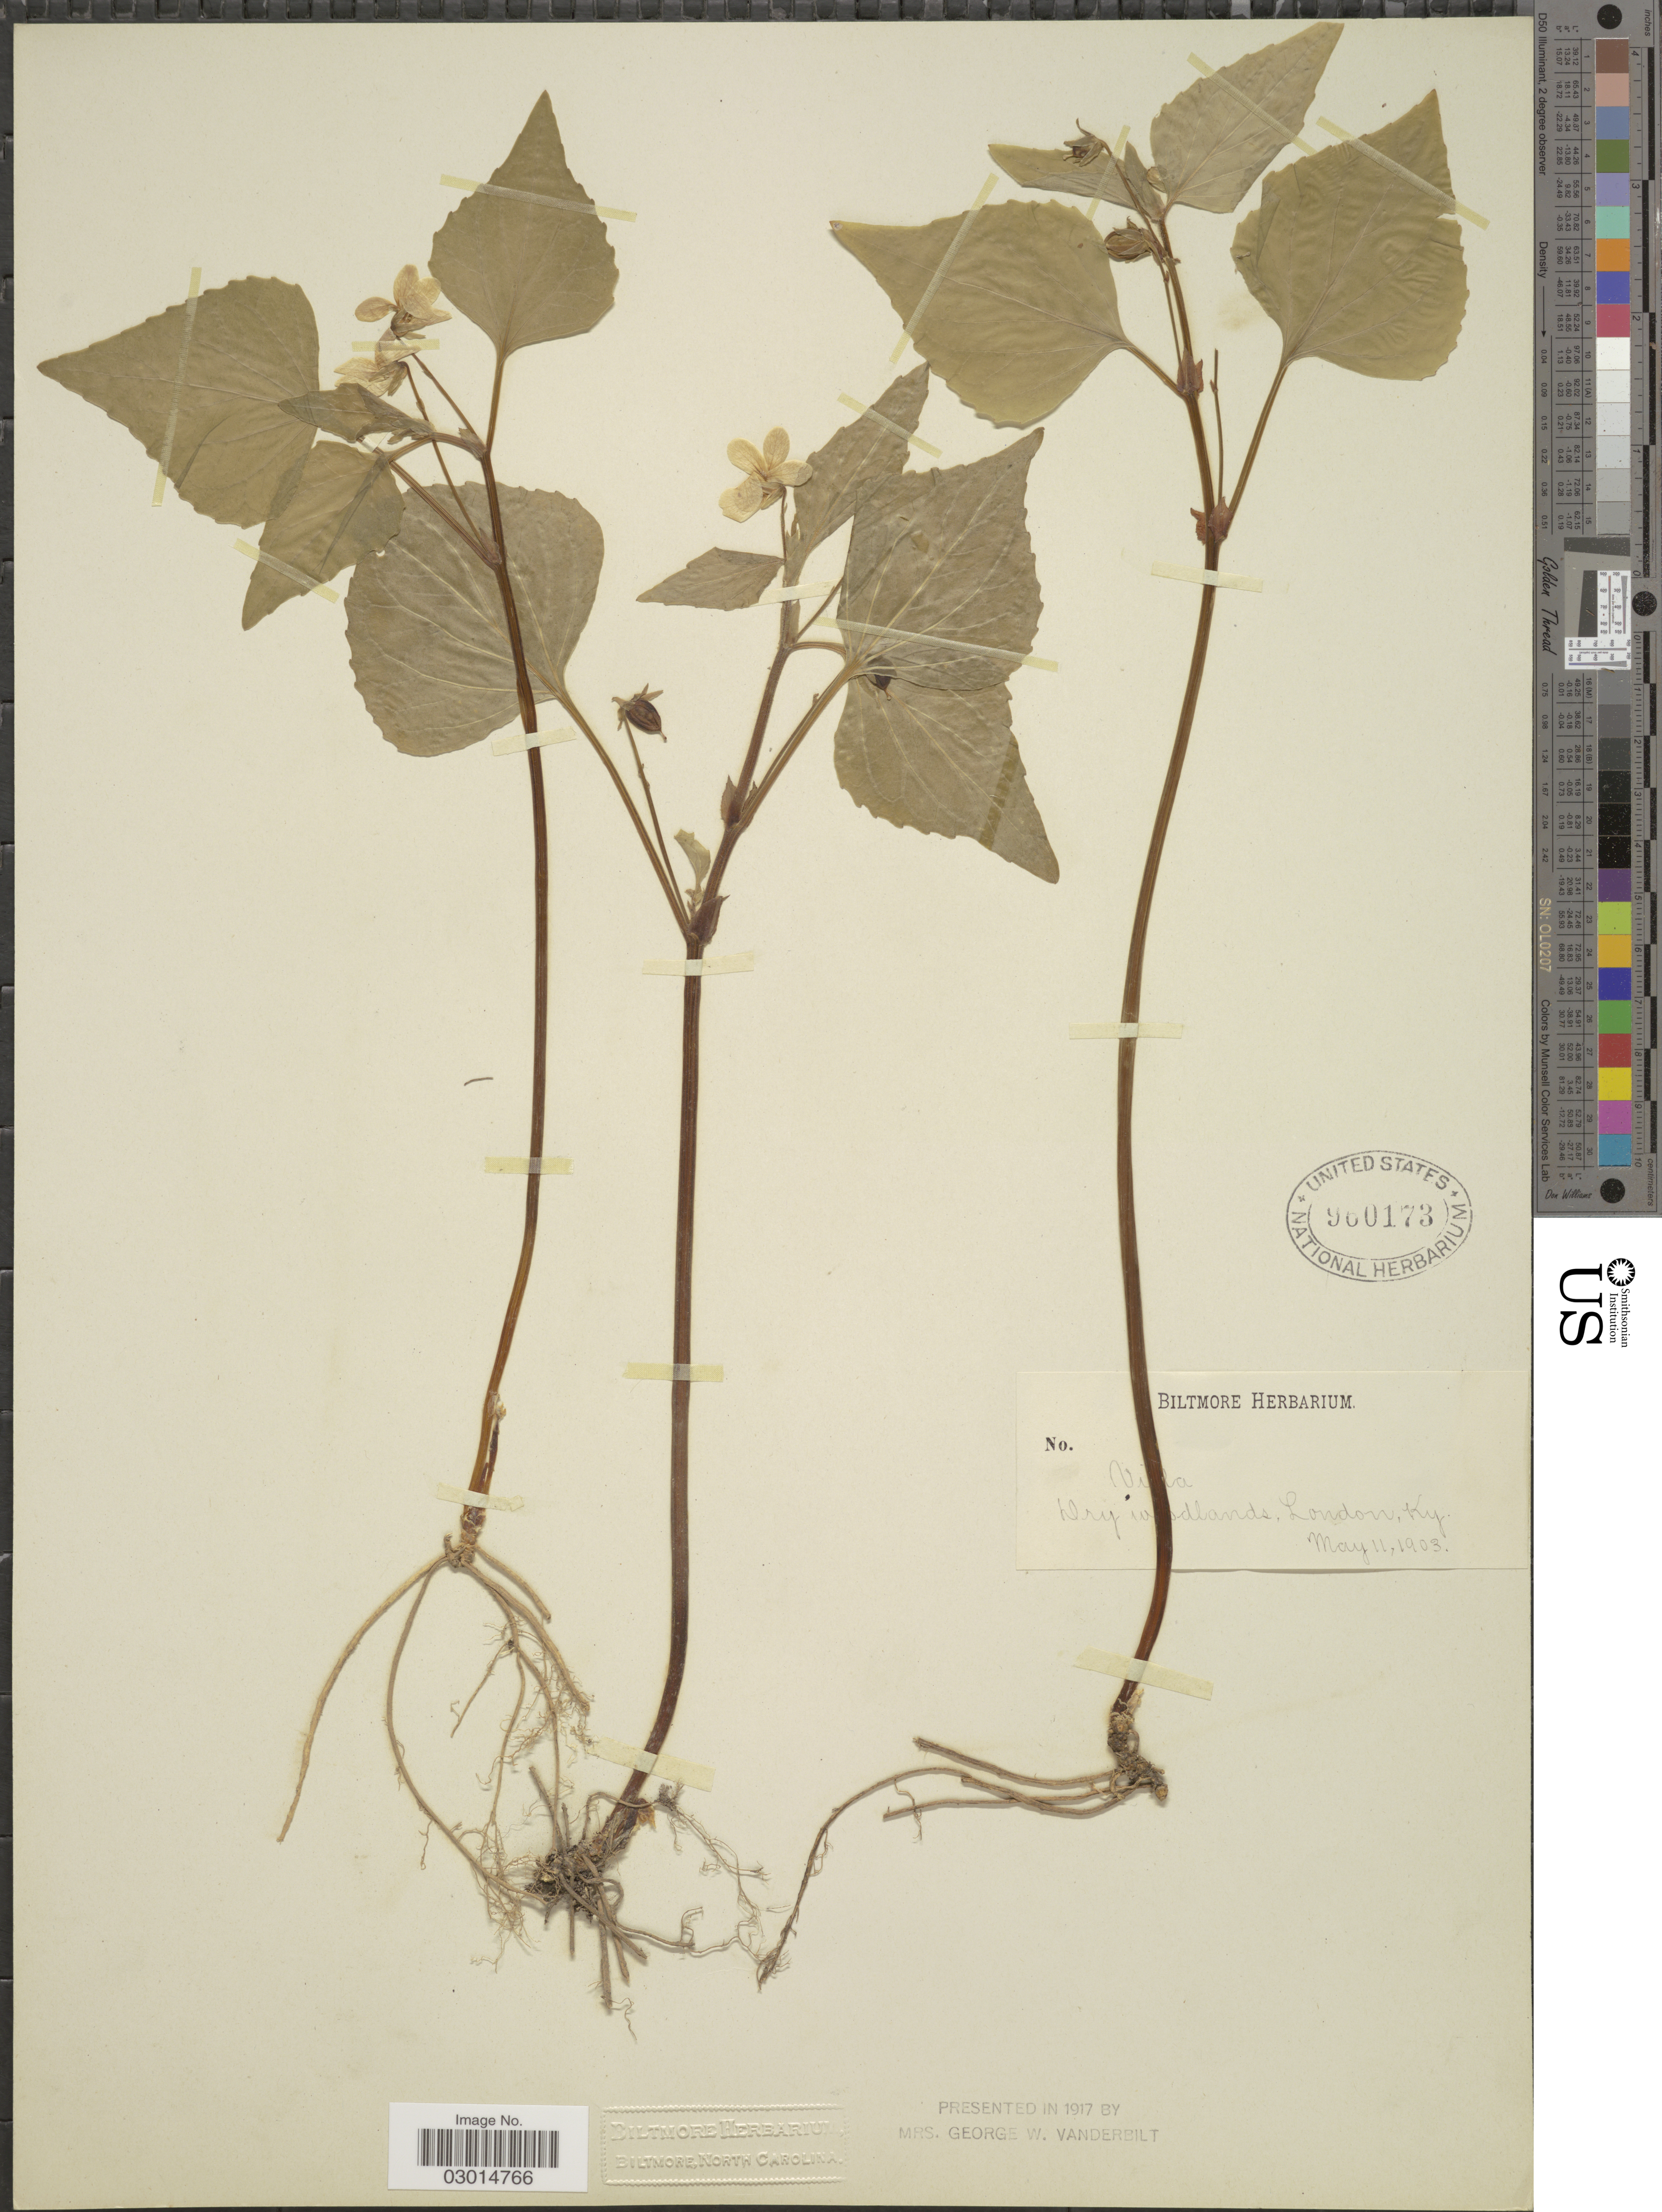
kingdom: Plantae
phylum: Tracheophyta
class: Magnoliopsida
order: Malpighiales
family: Violaceae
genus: Viola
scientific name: Viola eriocarpa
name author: Schwein.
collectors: ex herb. Biltmore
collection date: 1903-05-11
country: United States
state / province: Kentucky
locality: Dry woodlands, London.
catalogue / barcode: US 960173